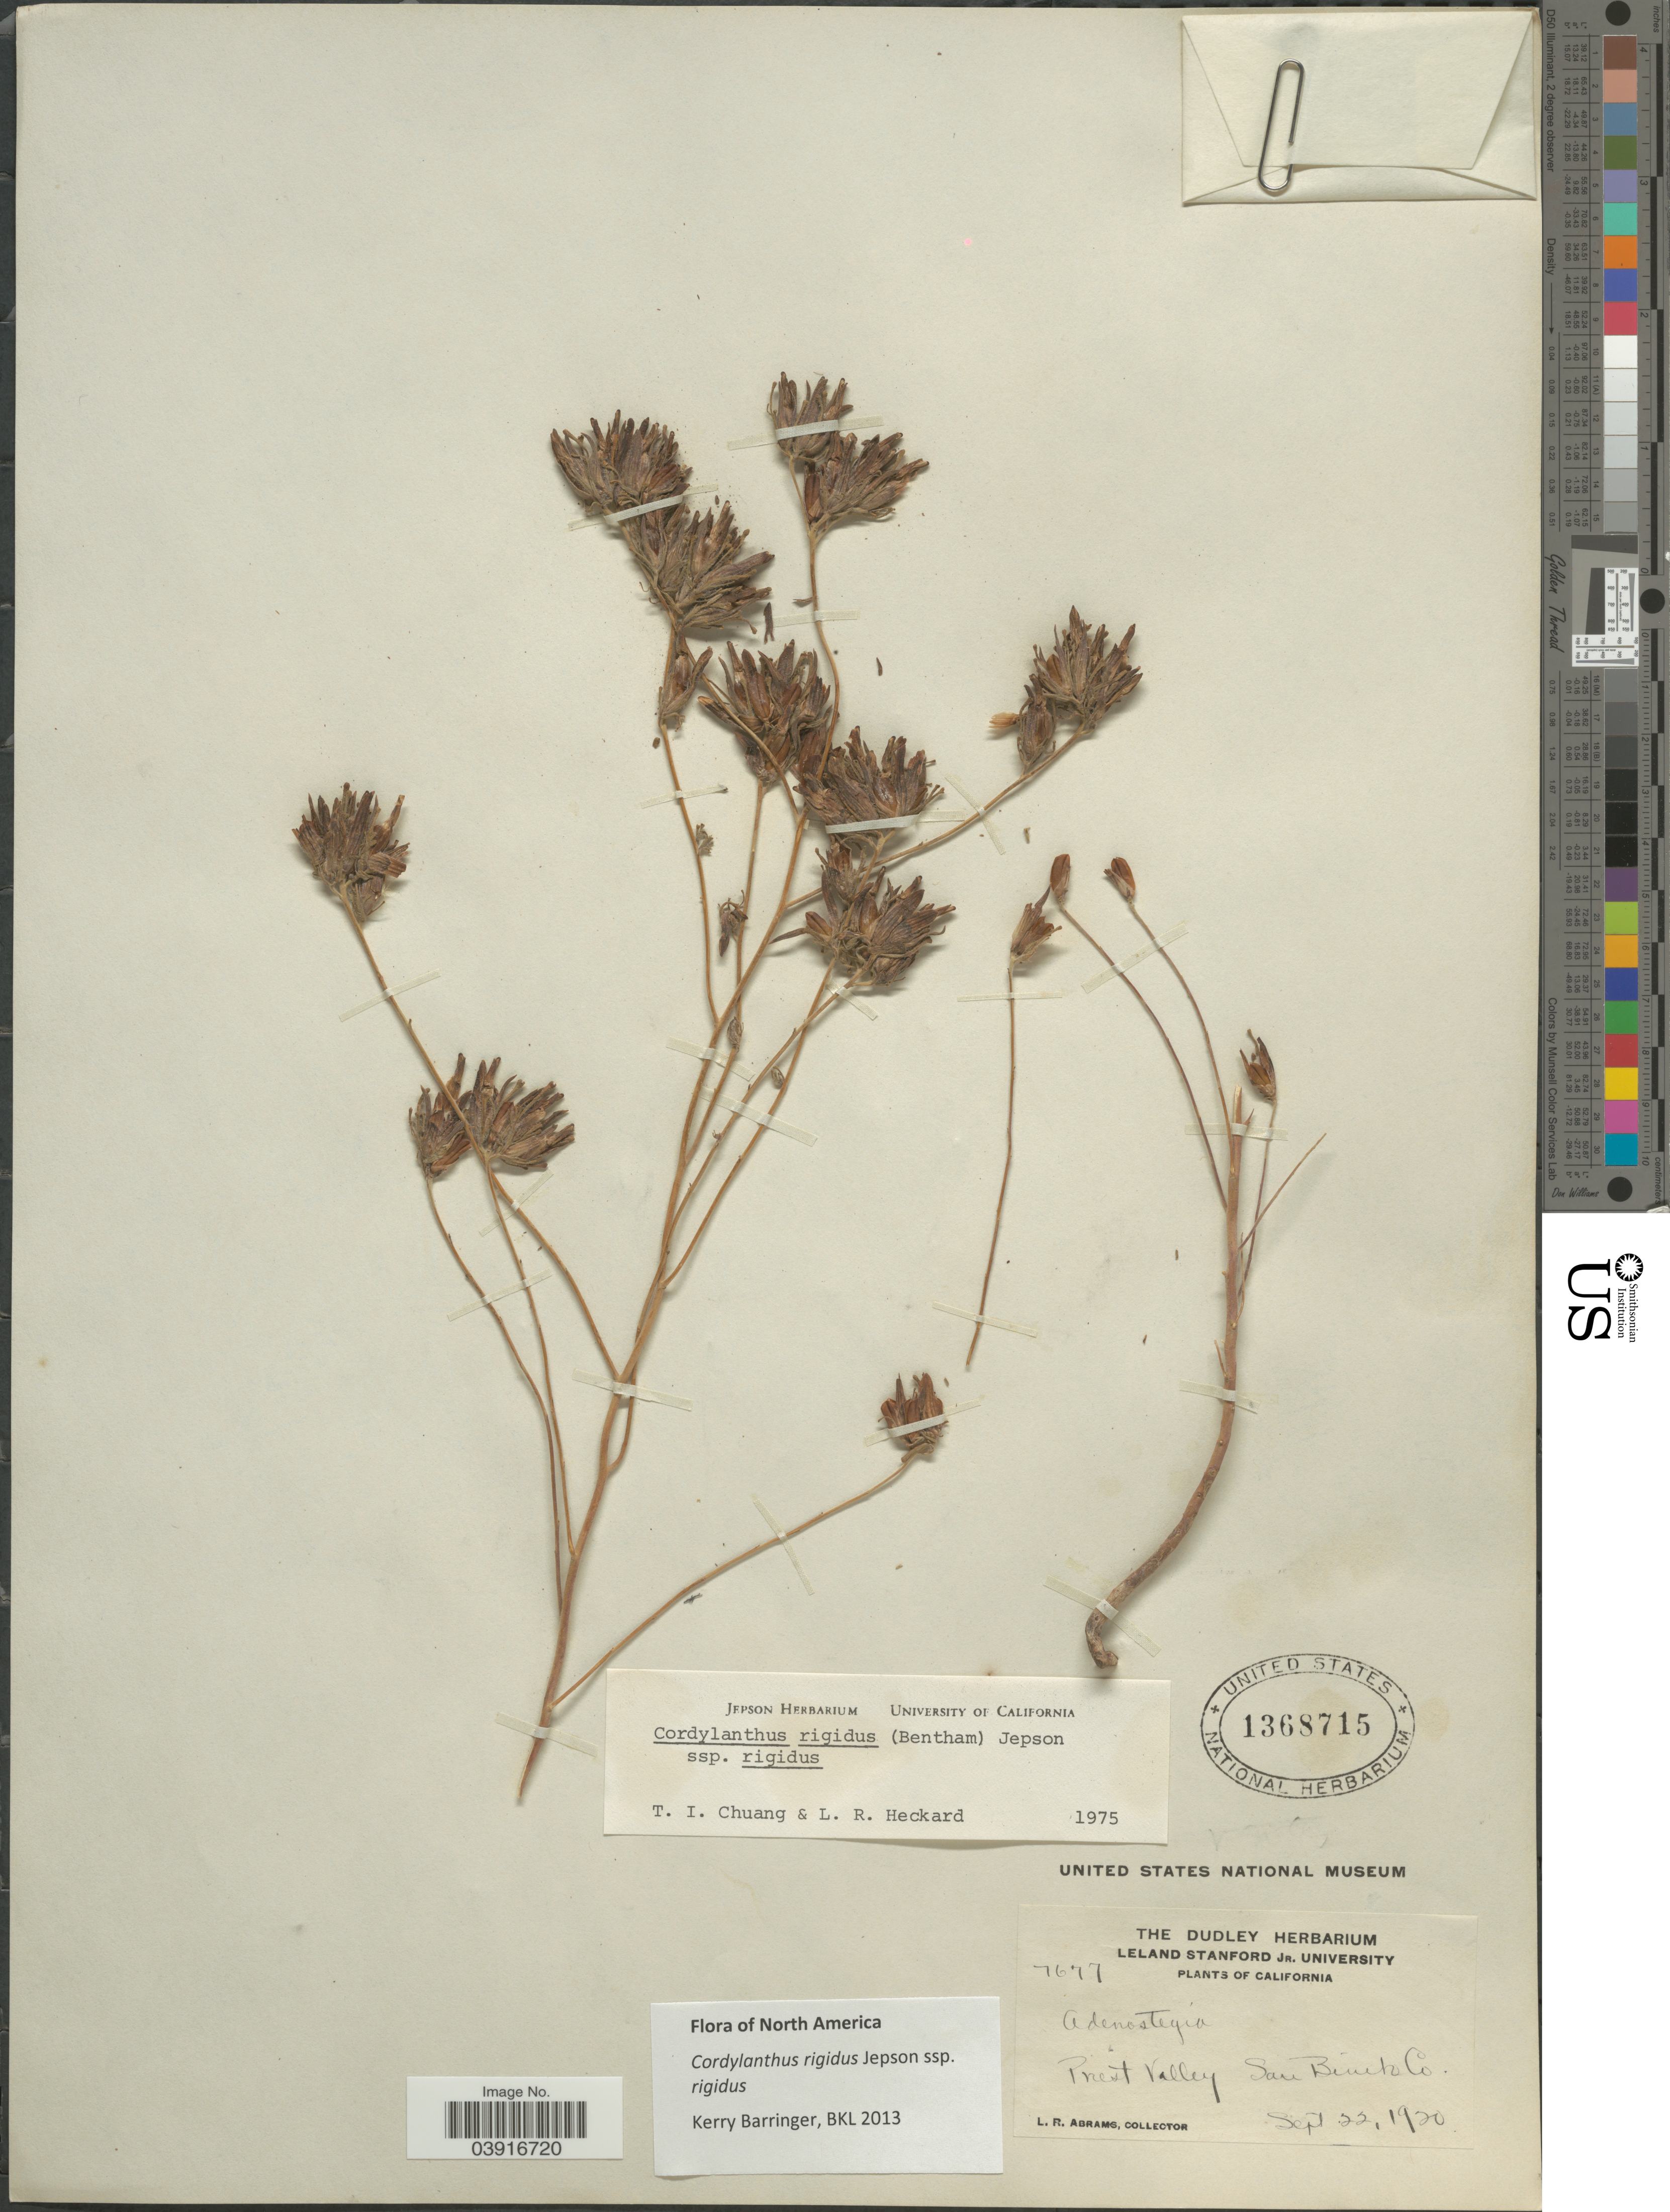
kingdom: Plantae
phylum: Tracheophyta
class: Magnoliopsida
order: Lamiales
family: Orobanchaceae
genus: Cordylanthus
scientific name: Cordylanthus rigidus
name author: (Benth.) Jeps.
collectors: L. Abrams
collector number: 7677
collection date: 1920-09-22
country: United States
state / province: California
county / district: San Benito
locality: Priest Valley. San Benito Co.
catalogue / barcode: US 1368715